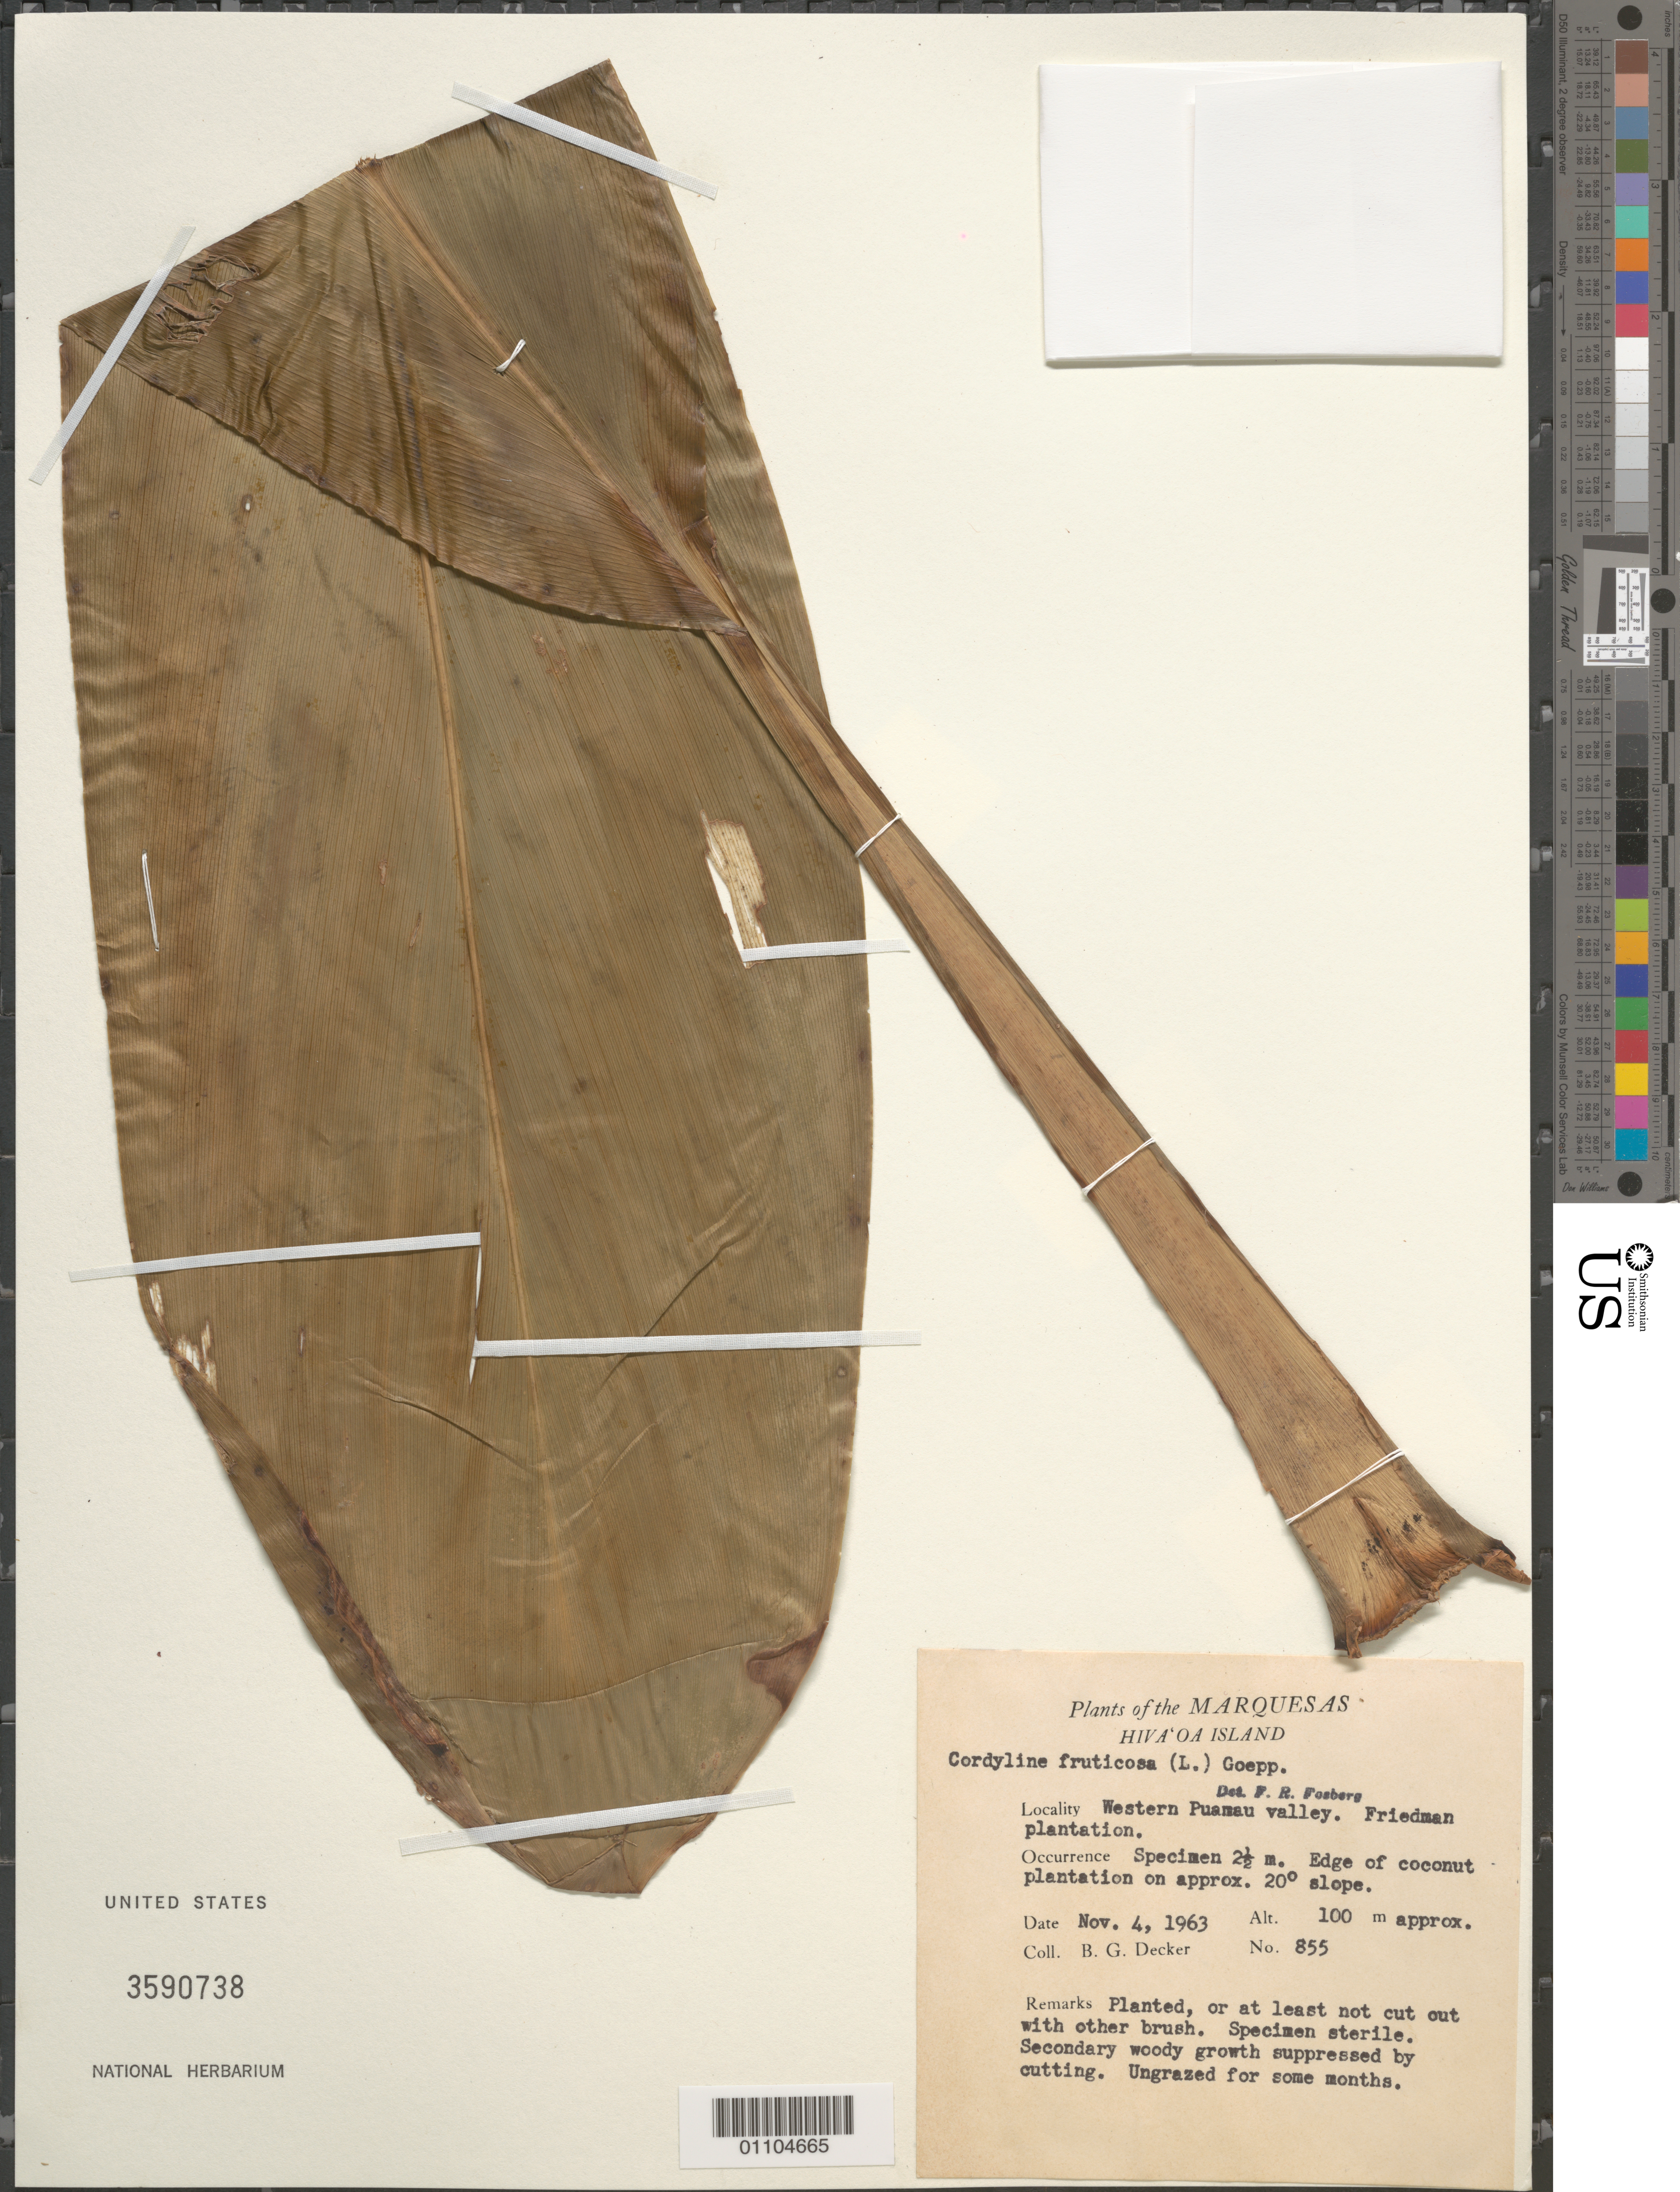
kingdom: Plantae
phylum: Tracheophyta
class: Liliopsida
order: Asparagales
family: Asparagaceae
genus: Cordyline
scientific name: Cordyline fruticosa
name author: (L.) A. Chev.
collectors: B. G. Decker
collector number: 855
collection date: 1963-11-04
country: French Polynesia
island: Hiva Oa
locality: W Puamau Valley, Friedman plantation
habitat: Edge of coconut plantation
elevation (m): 100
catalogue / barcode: US 3590738